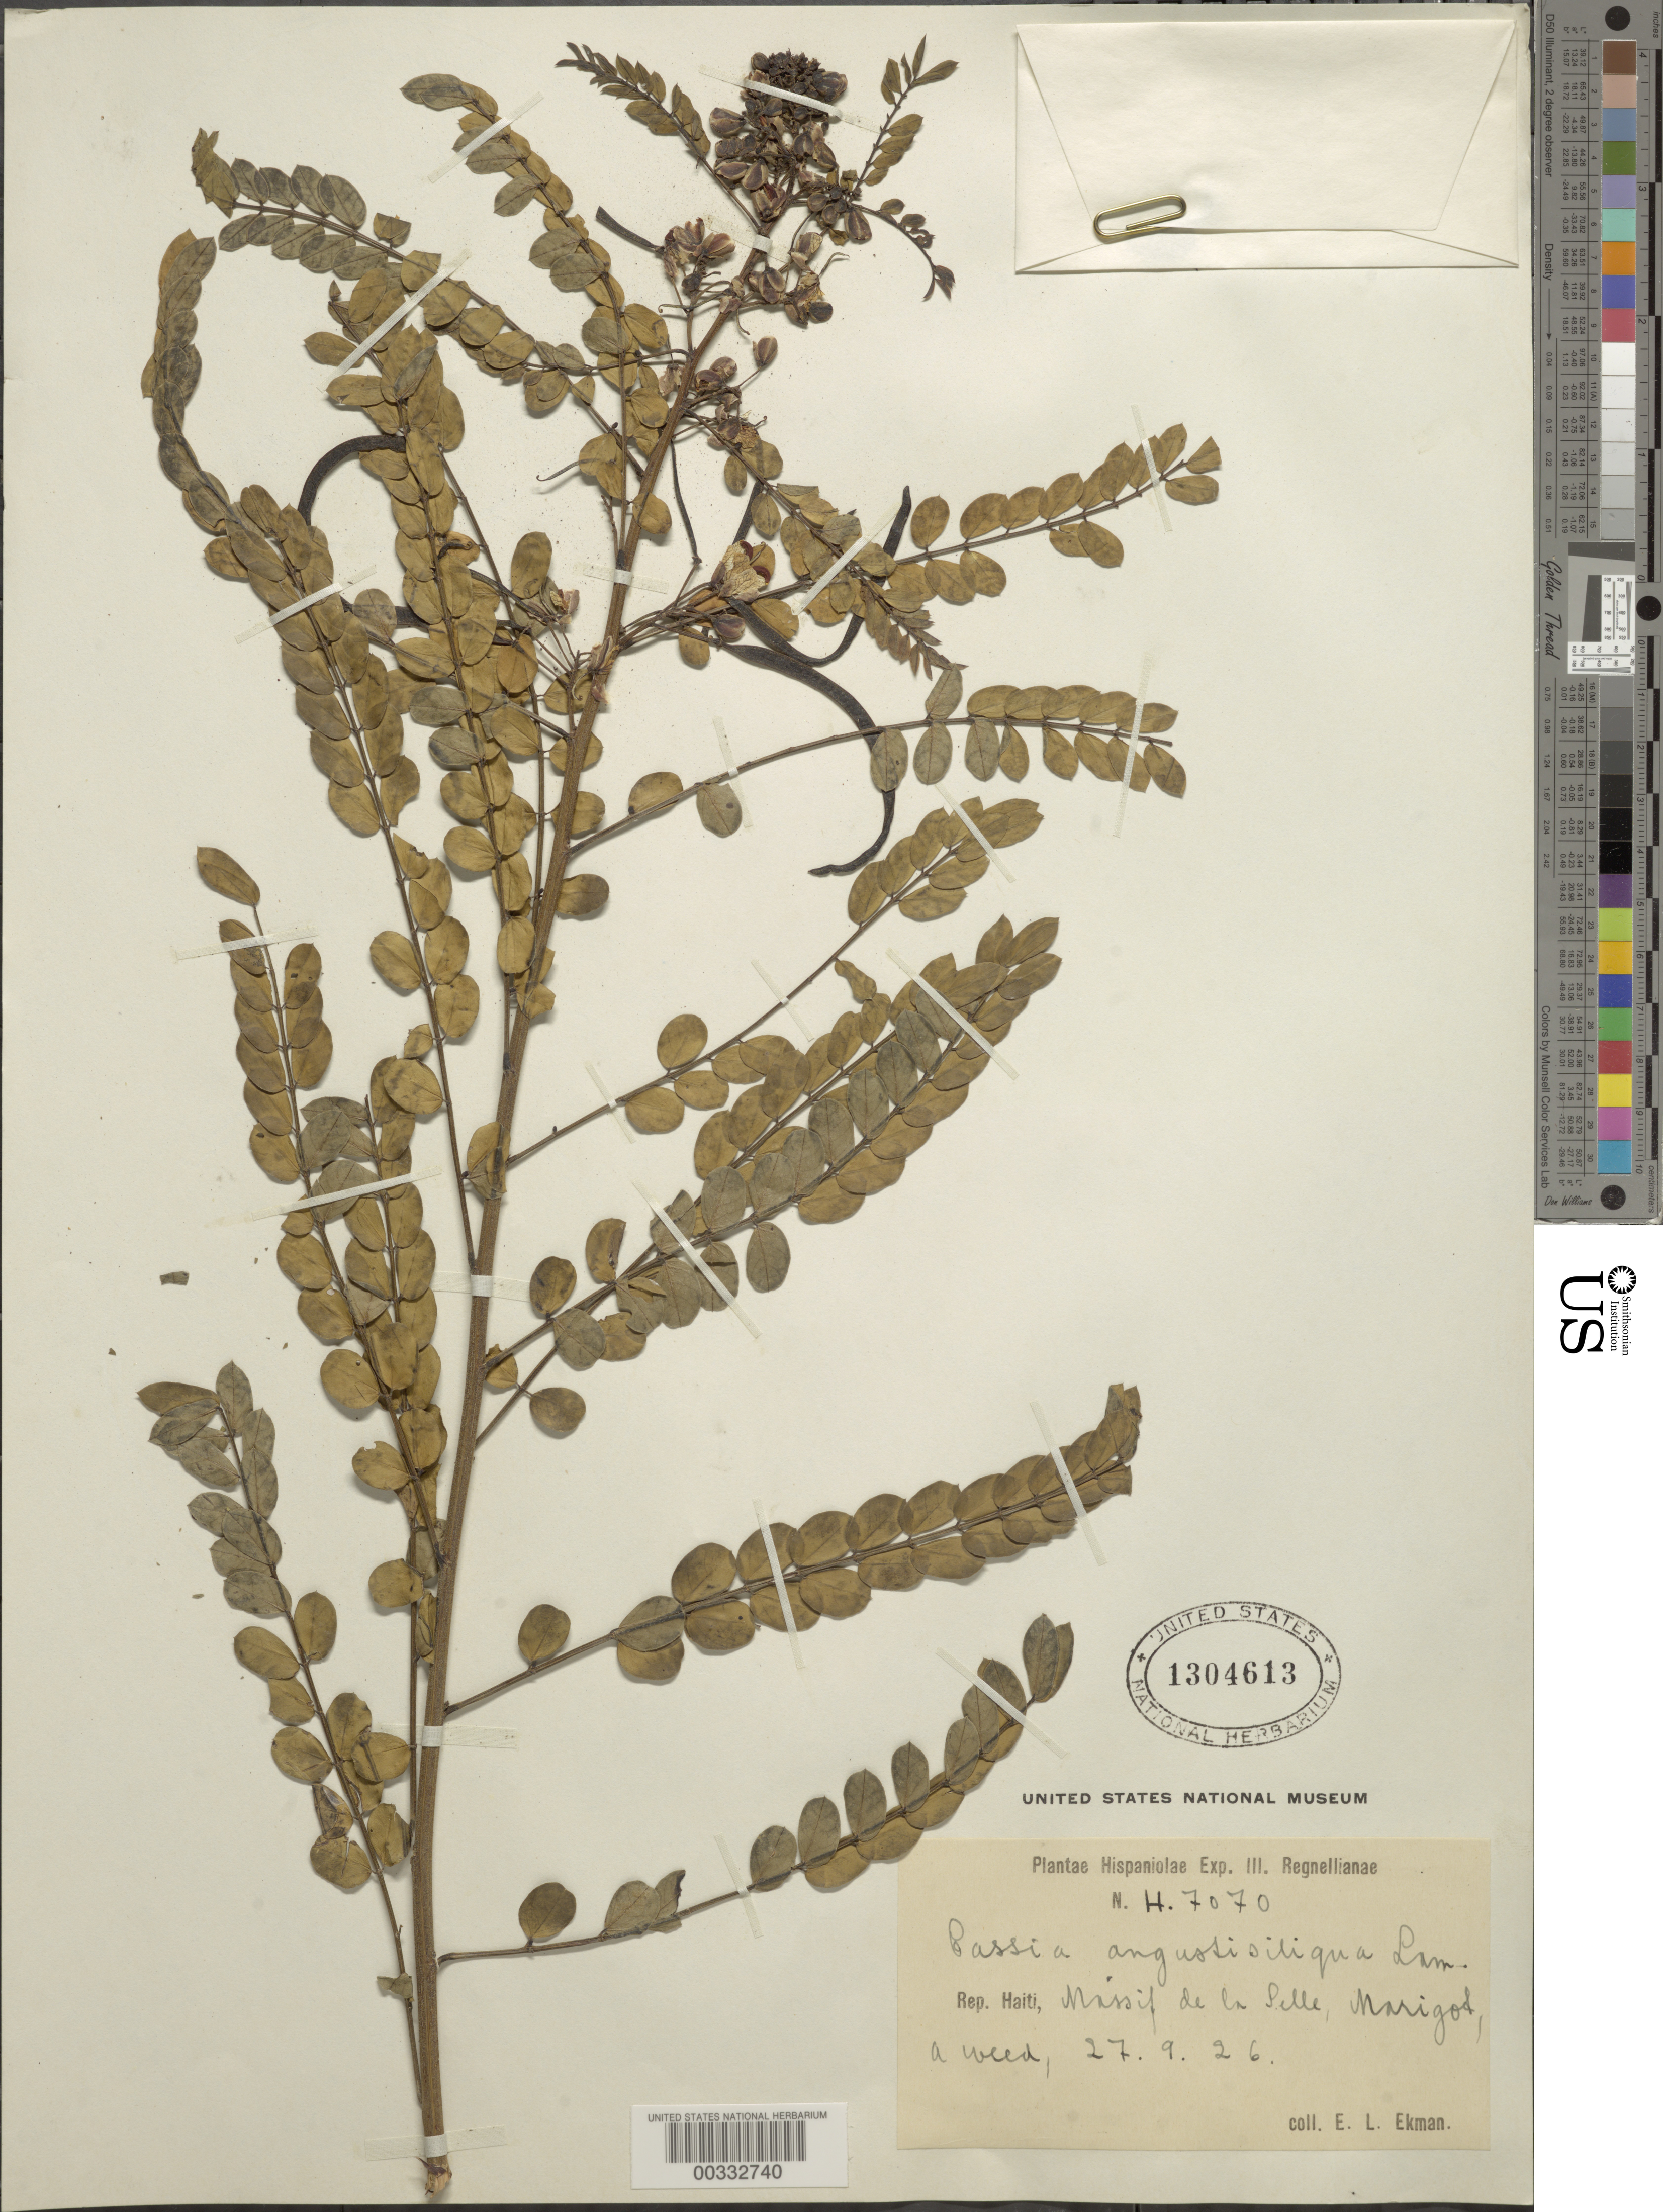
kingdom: Plantae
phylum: Tracheophyta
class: Magnoliopsida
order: Fabales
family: Fabaceae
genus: Senna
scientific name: Senna angustisiliqua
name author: (Lam.) H.S. Irwin & Barneby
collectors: E. L. Ekman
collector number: N.h.7070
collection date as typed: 27 Sep 1926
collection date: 1926-09-27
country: Haiti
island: Hispaniola Island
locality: Massif de la selle, marigod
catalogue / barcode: US 1304613